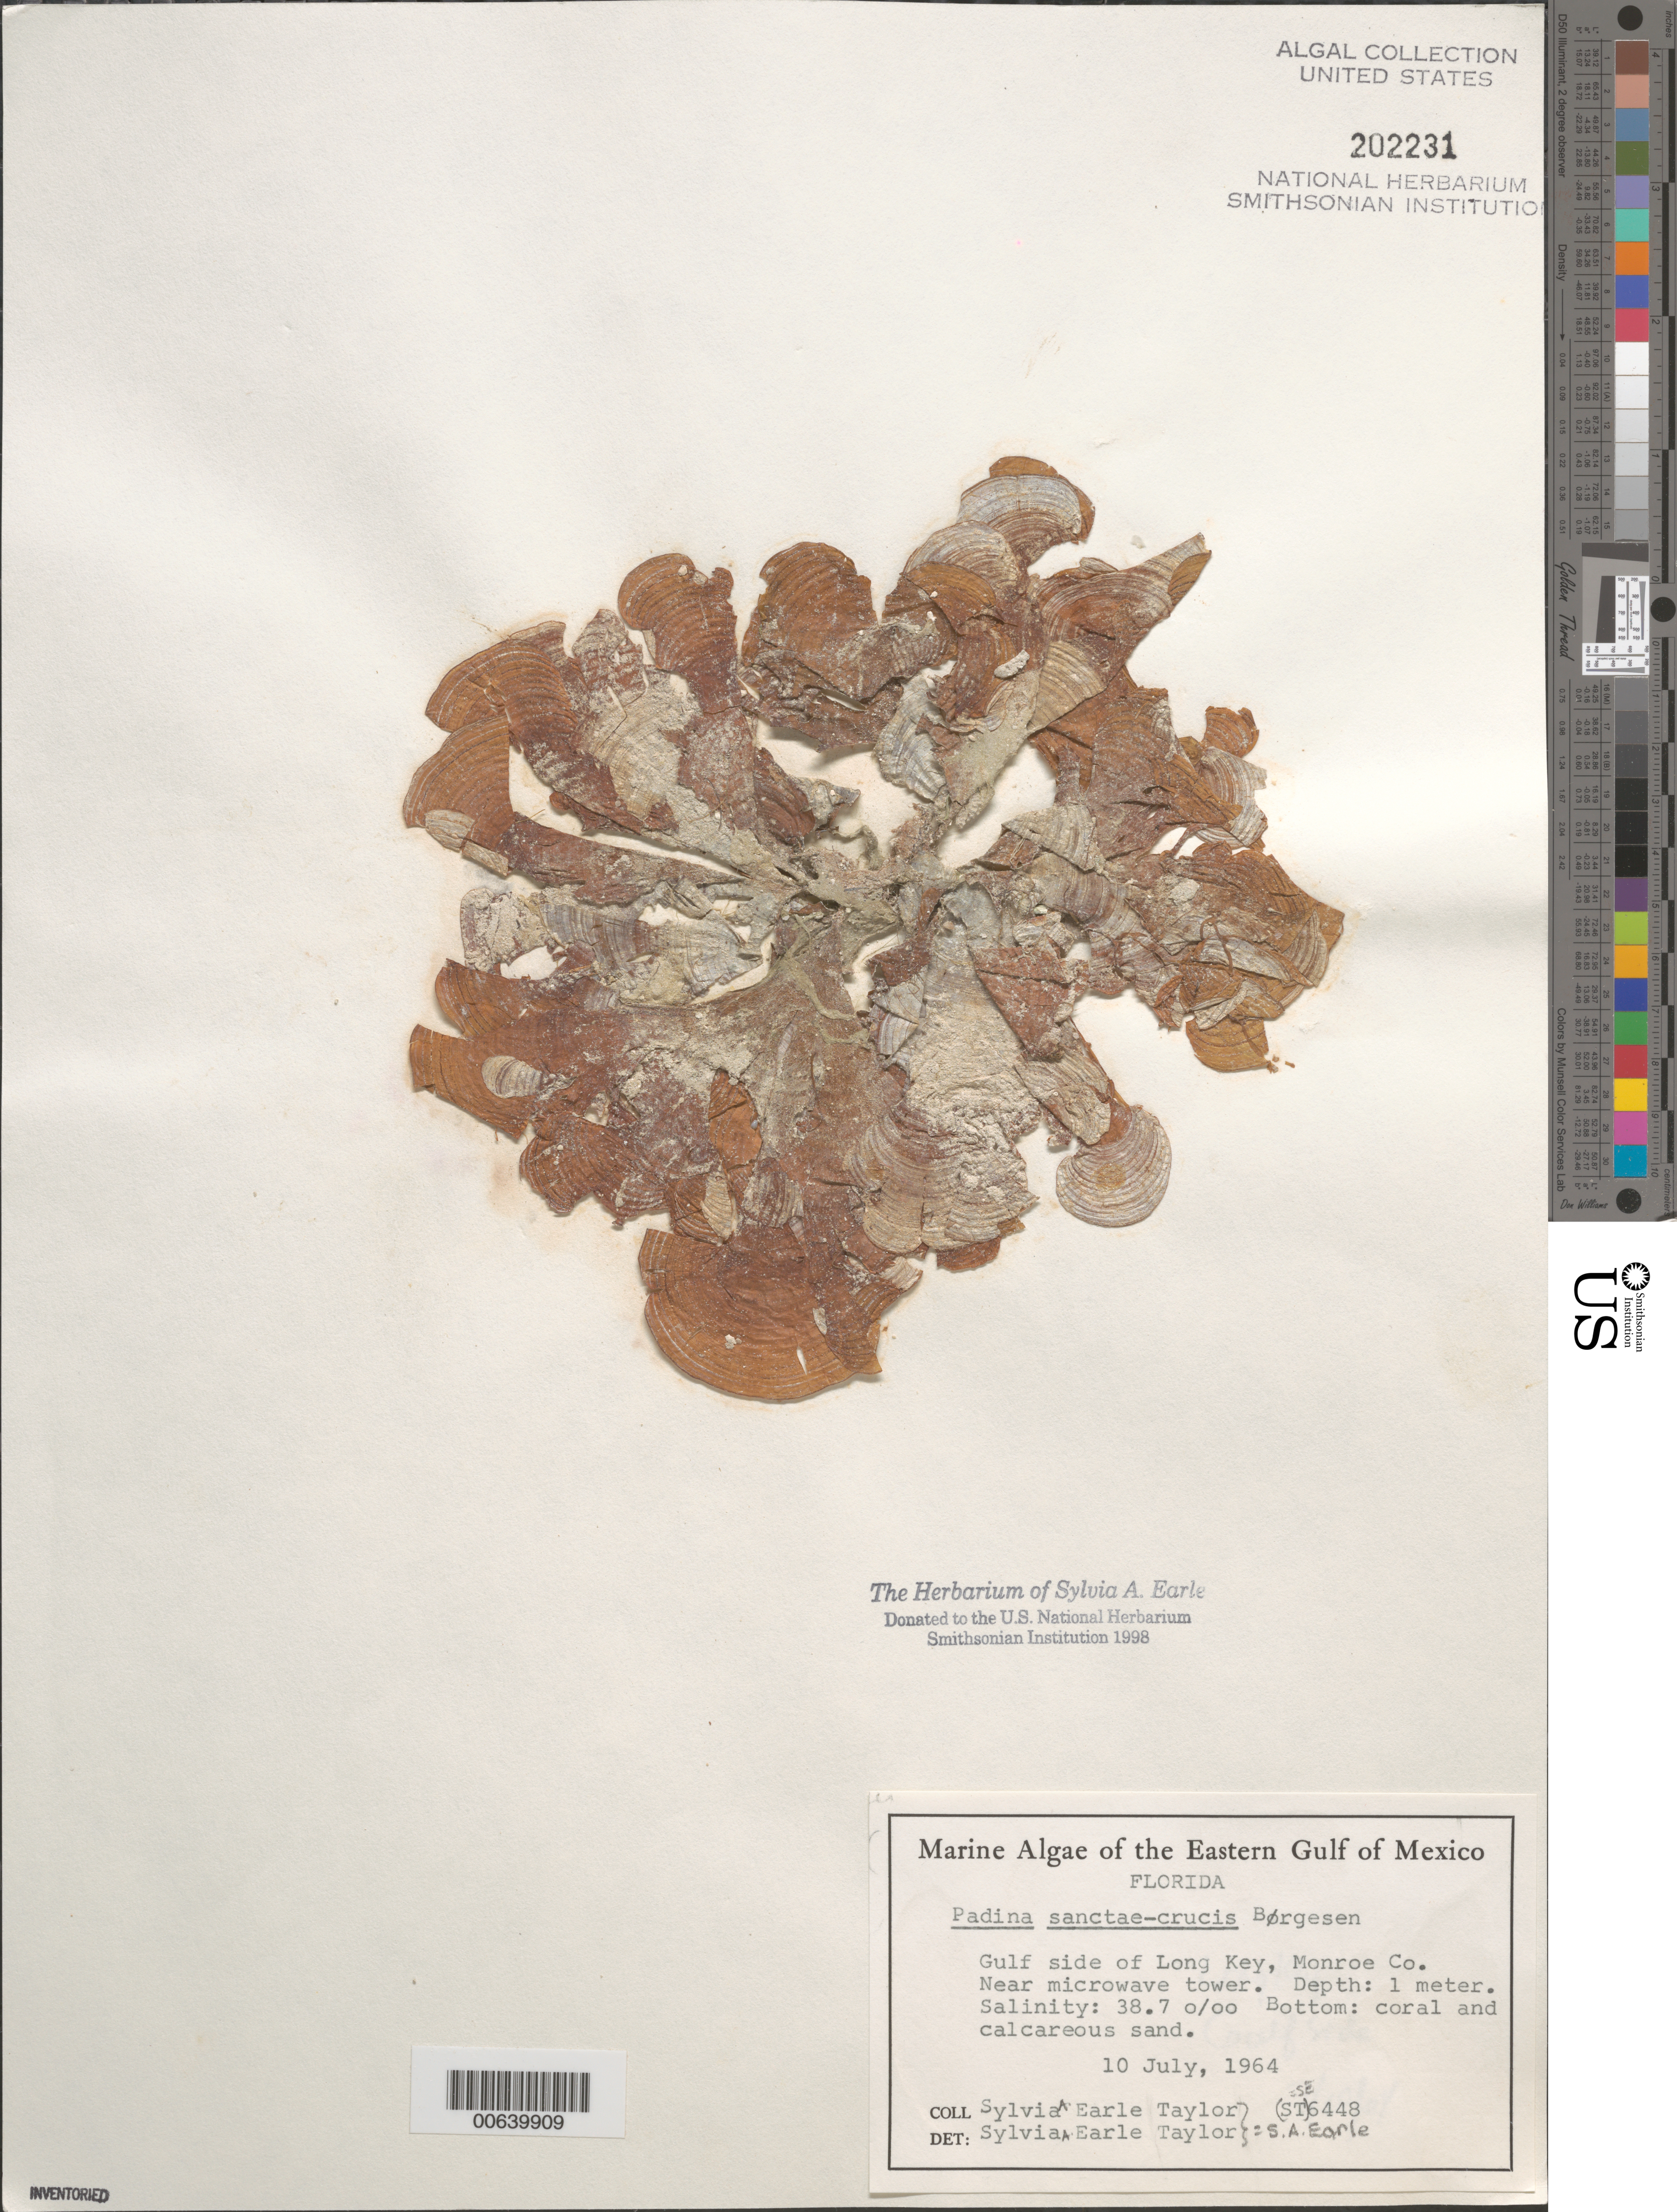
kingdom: Chromista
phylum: Ochrophyta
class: Phaeophyceae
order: Dictyotales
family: Dictyotaceae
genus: Padina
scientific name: Padina sanctae-crucis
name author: Børgesen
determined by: Earle, S. A.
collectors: S. A. Earle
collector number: SE 6448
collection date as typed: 10 Jul 1964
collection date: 1964-07-10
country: United States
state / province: Florida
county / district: Monroe County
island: Long Key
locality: Gulf of Mexico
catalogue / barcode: US 202231